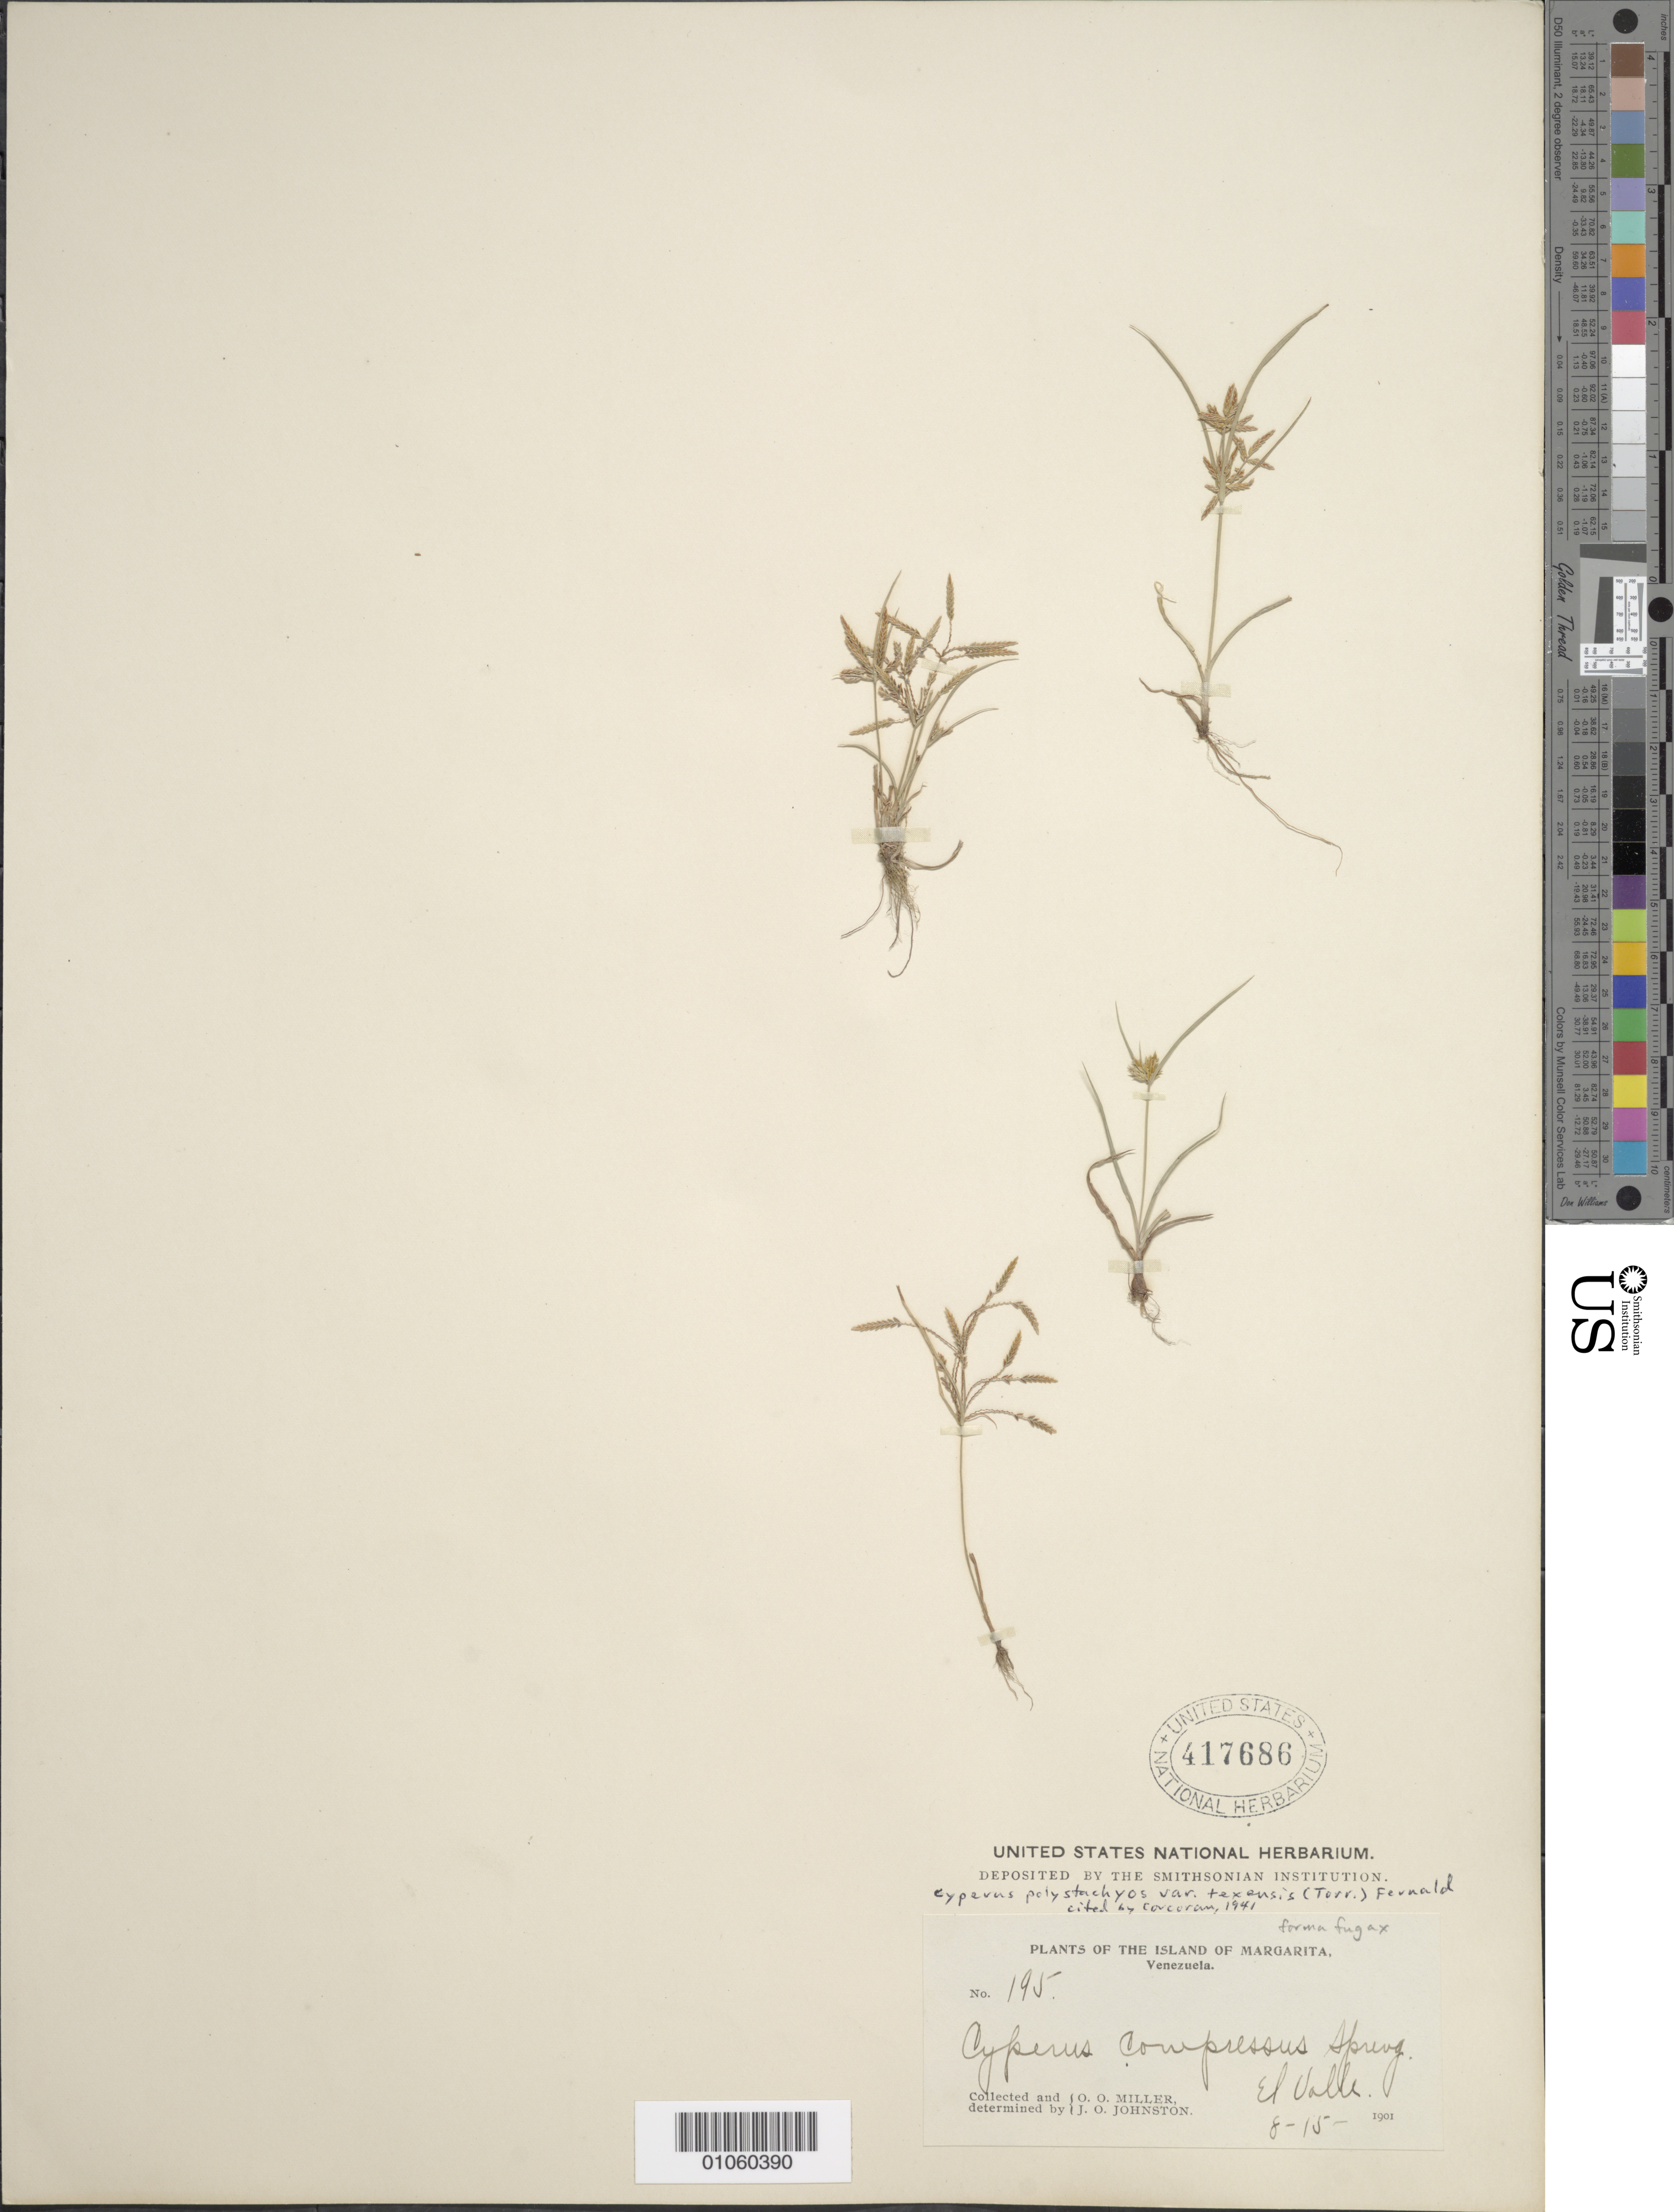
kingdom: Plantae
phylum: Tracheophyta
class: Liliopsida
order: Poales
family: Cyperaceae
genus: Cyperus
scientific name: Cyperus polystachyos var. texensis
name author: (Torr.) Fernald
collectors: O. O. Miller & J. Johnston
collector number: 195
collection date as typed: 15 Aug 1901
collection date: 1901-08-15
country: Venezuela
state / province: Nueva Esparta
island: Margarita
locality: El Valle.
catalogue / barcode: US 417686